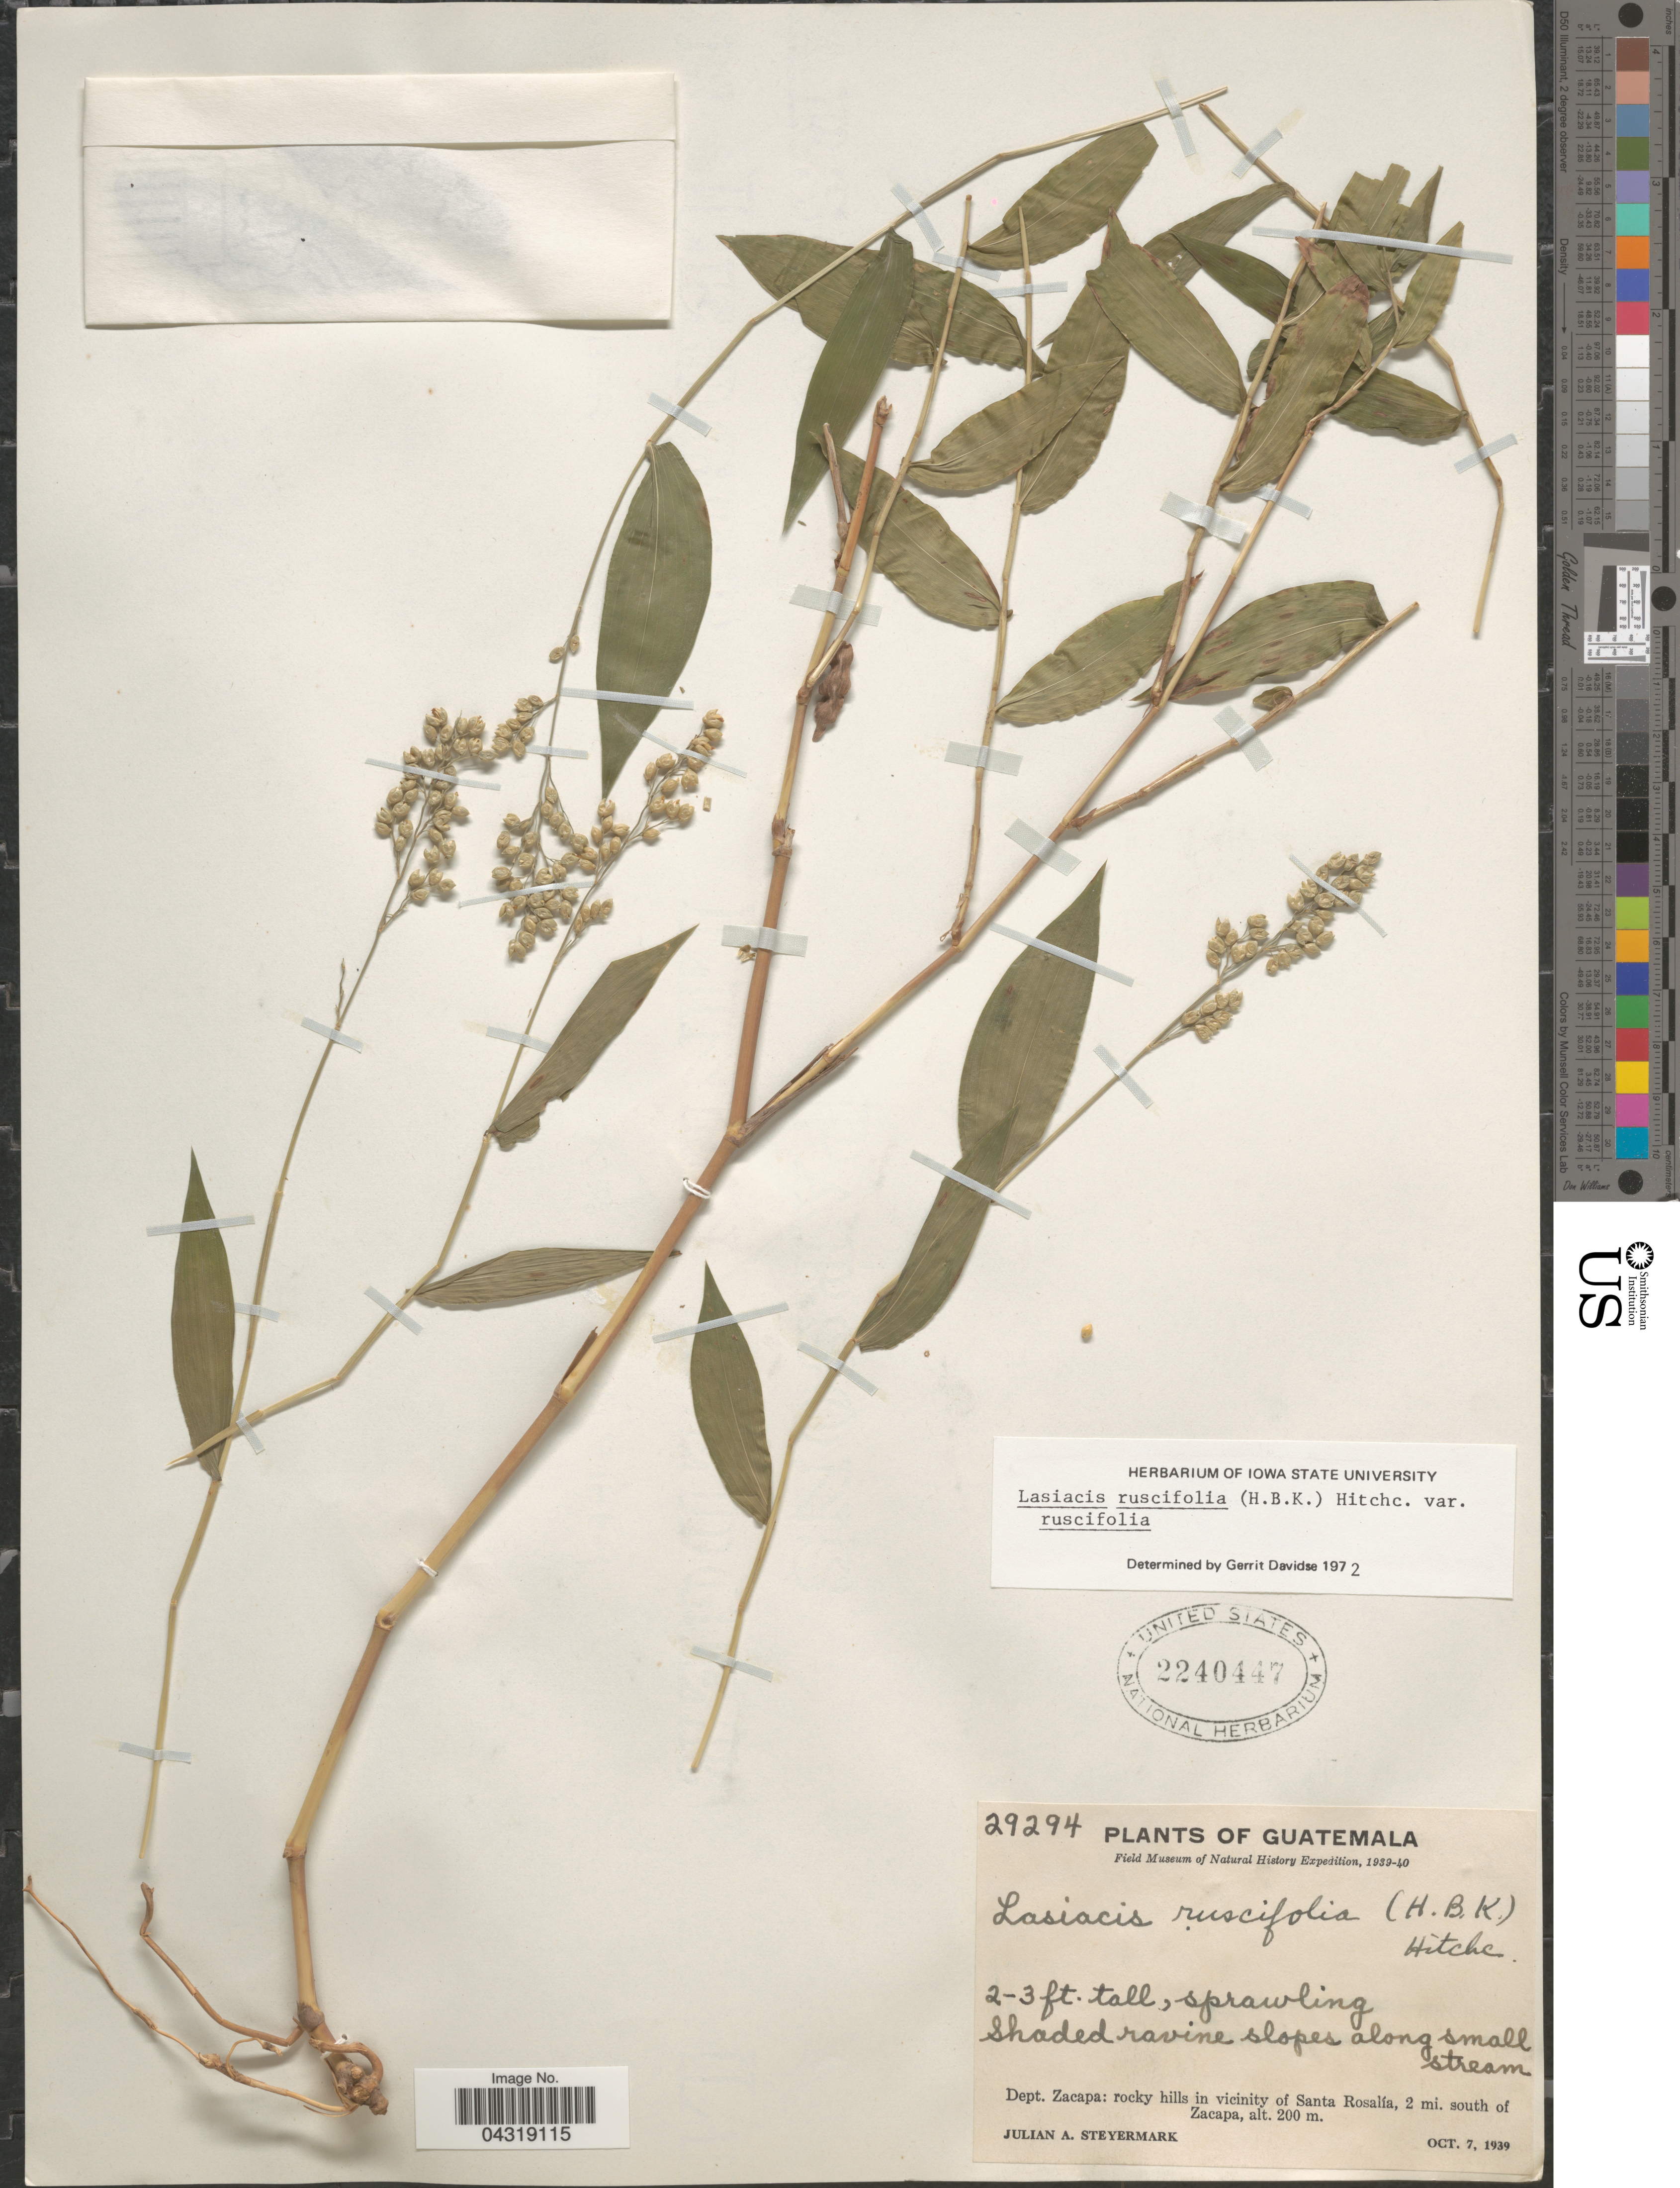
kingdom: Plantae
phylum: Tracheophyta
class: Liliopsida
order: Poales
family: Poaceae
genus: Lasiacis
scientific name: Lasiacis ruscifolia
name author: (Kunth) Hitchc.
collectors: J. Steyermark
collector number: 29294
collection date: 1939-10-07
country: Guatemala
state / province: Zacapa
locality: Field Museum of Natural History Expedition, 1939-40. Dept. Zacapa: rocky hills in vicinity of Santa Rosalía, 2 mi. south of Zacapa.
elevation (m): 200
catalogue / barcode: US 2240447